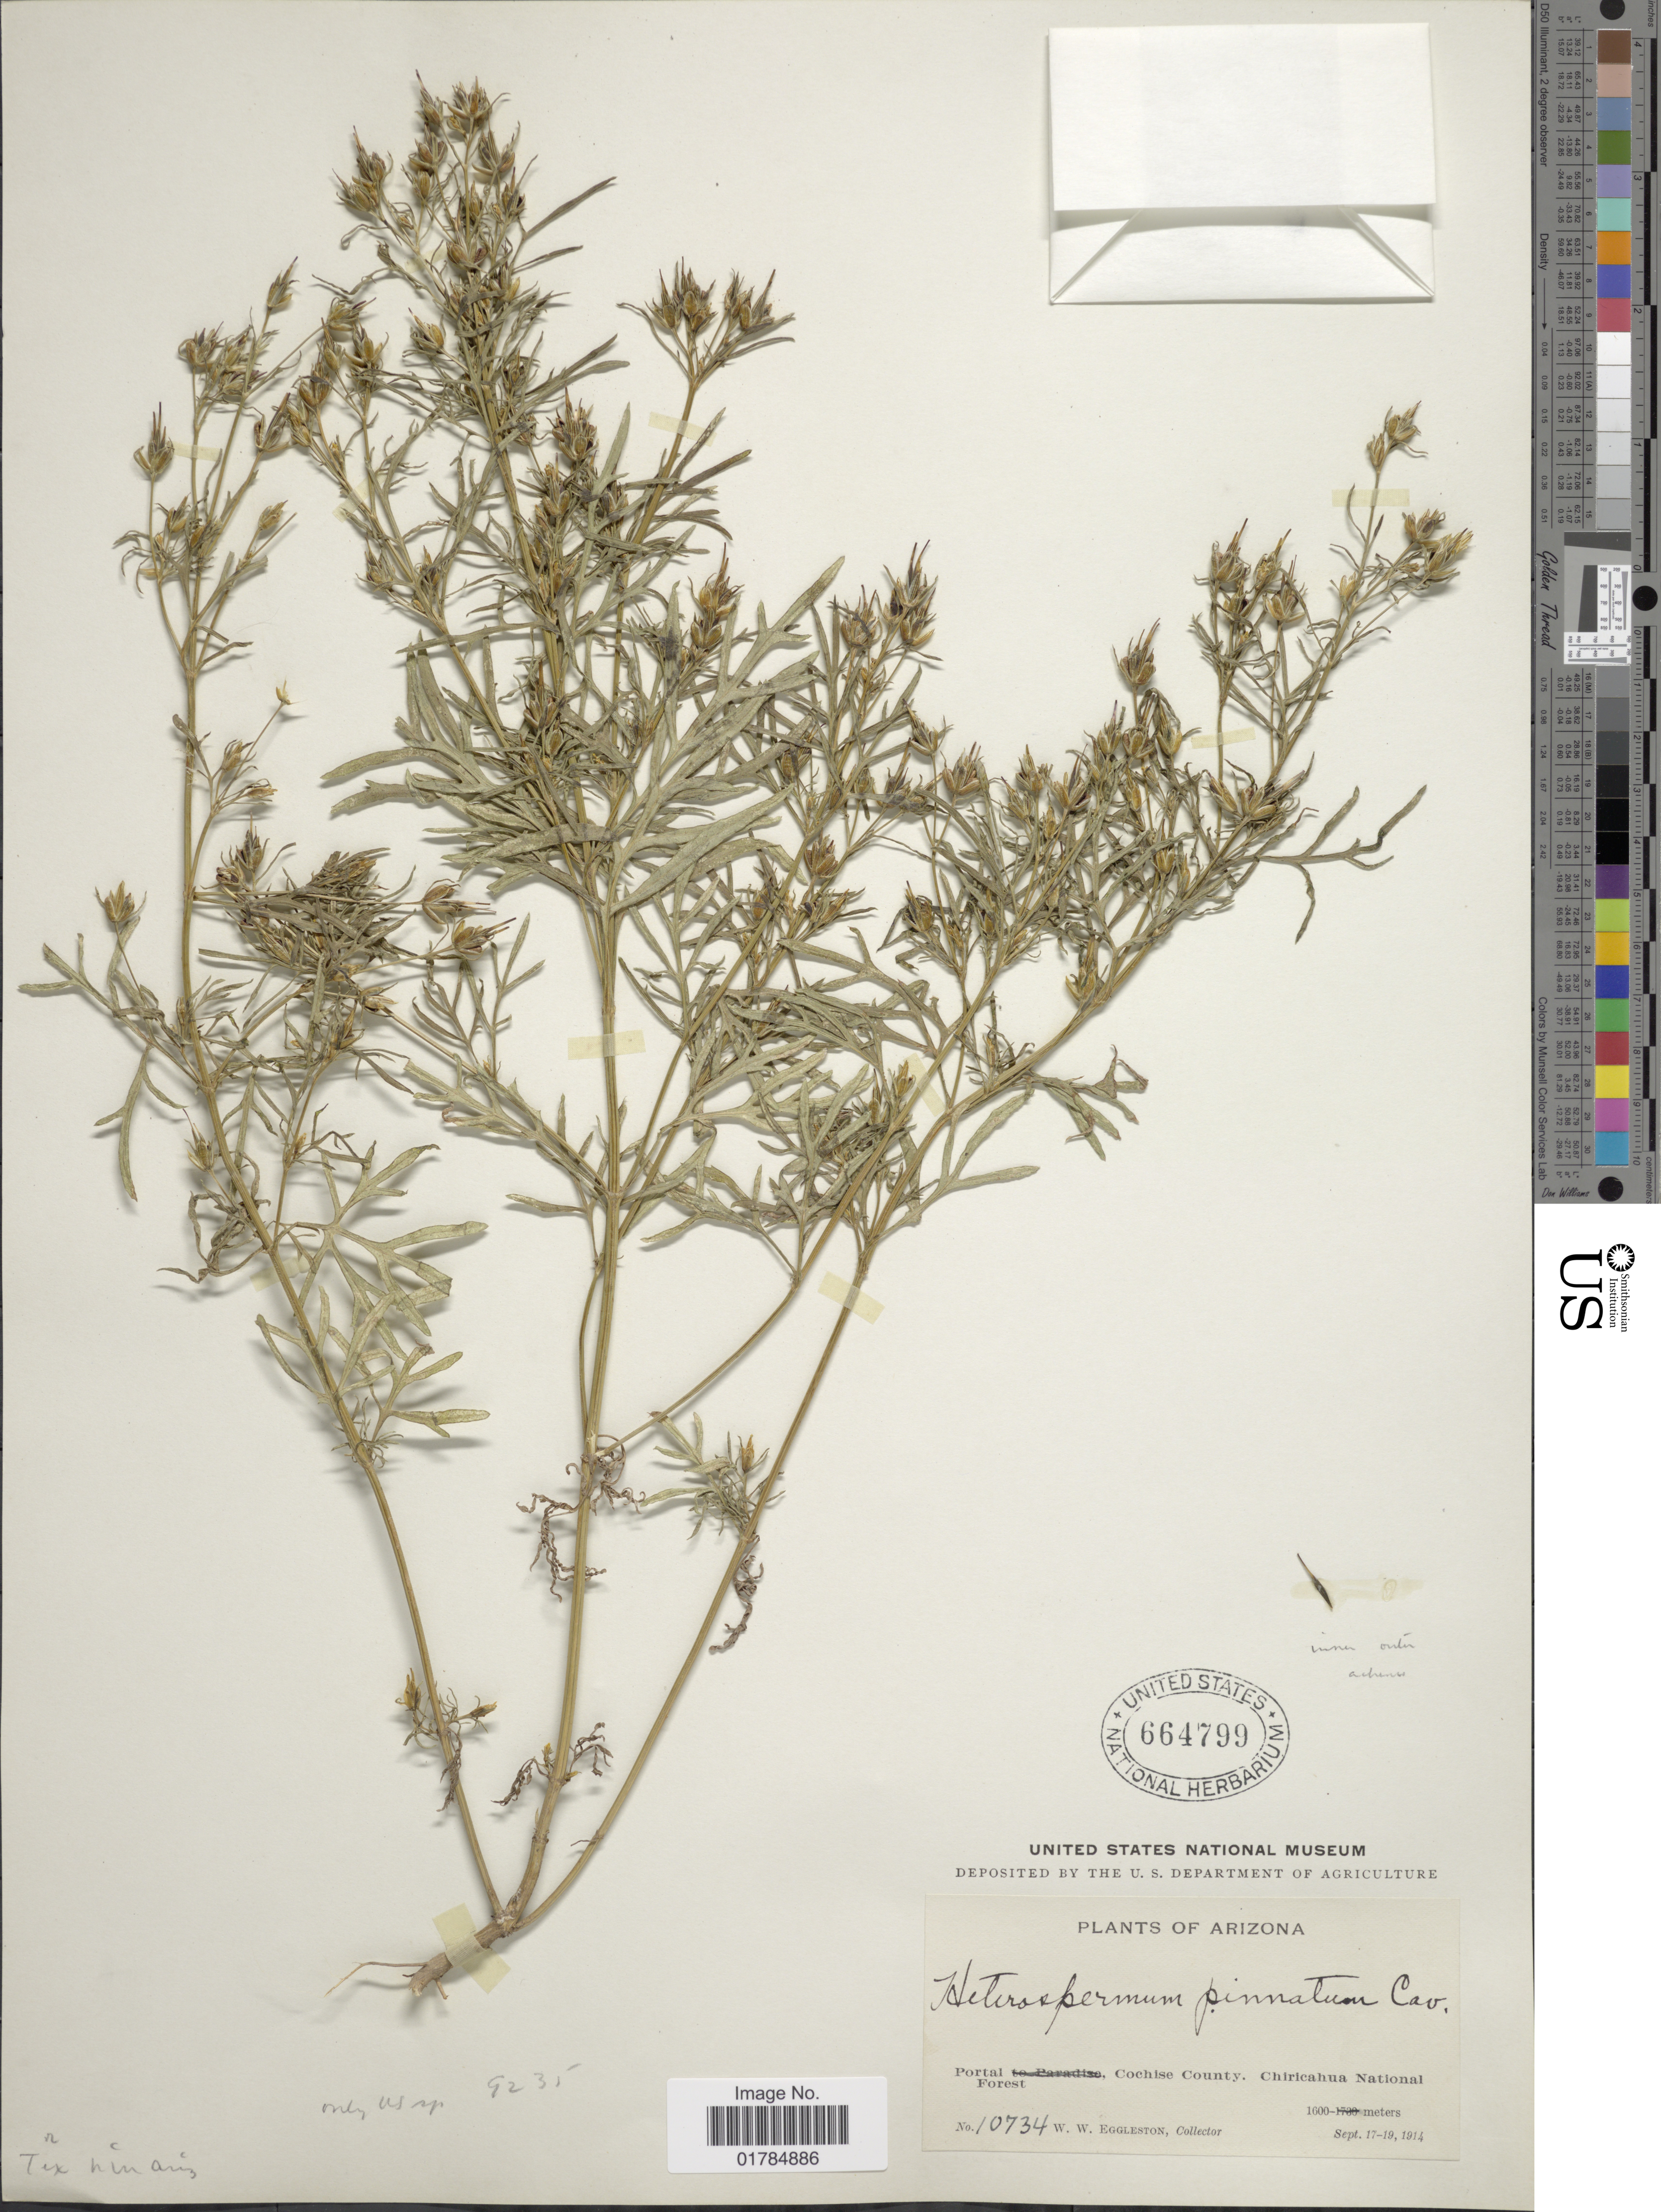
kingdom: Plantae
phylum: Tracheophyta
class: Magnoliopsida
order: Asterales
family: Asteraceae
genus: Heterosperma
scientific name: Heterosperma pinnatum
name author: Cav.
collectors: W. W. Eggleston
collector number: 10734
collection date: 1914-09-17/1914-09-19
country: United States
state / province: Arizona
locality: Portal, Cochise County, Chiricahua National Forest.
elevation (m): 1600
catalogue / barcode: US 664799